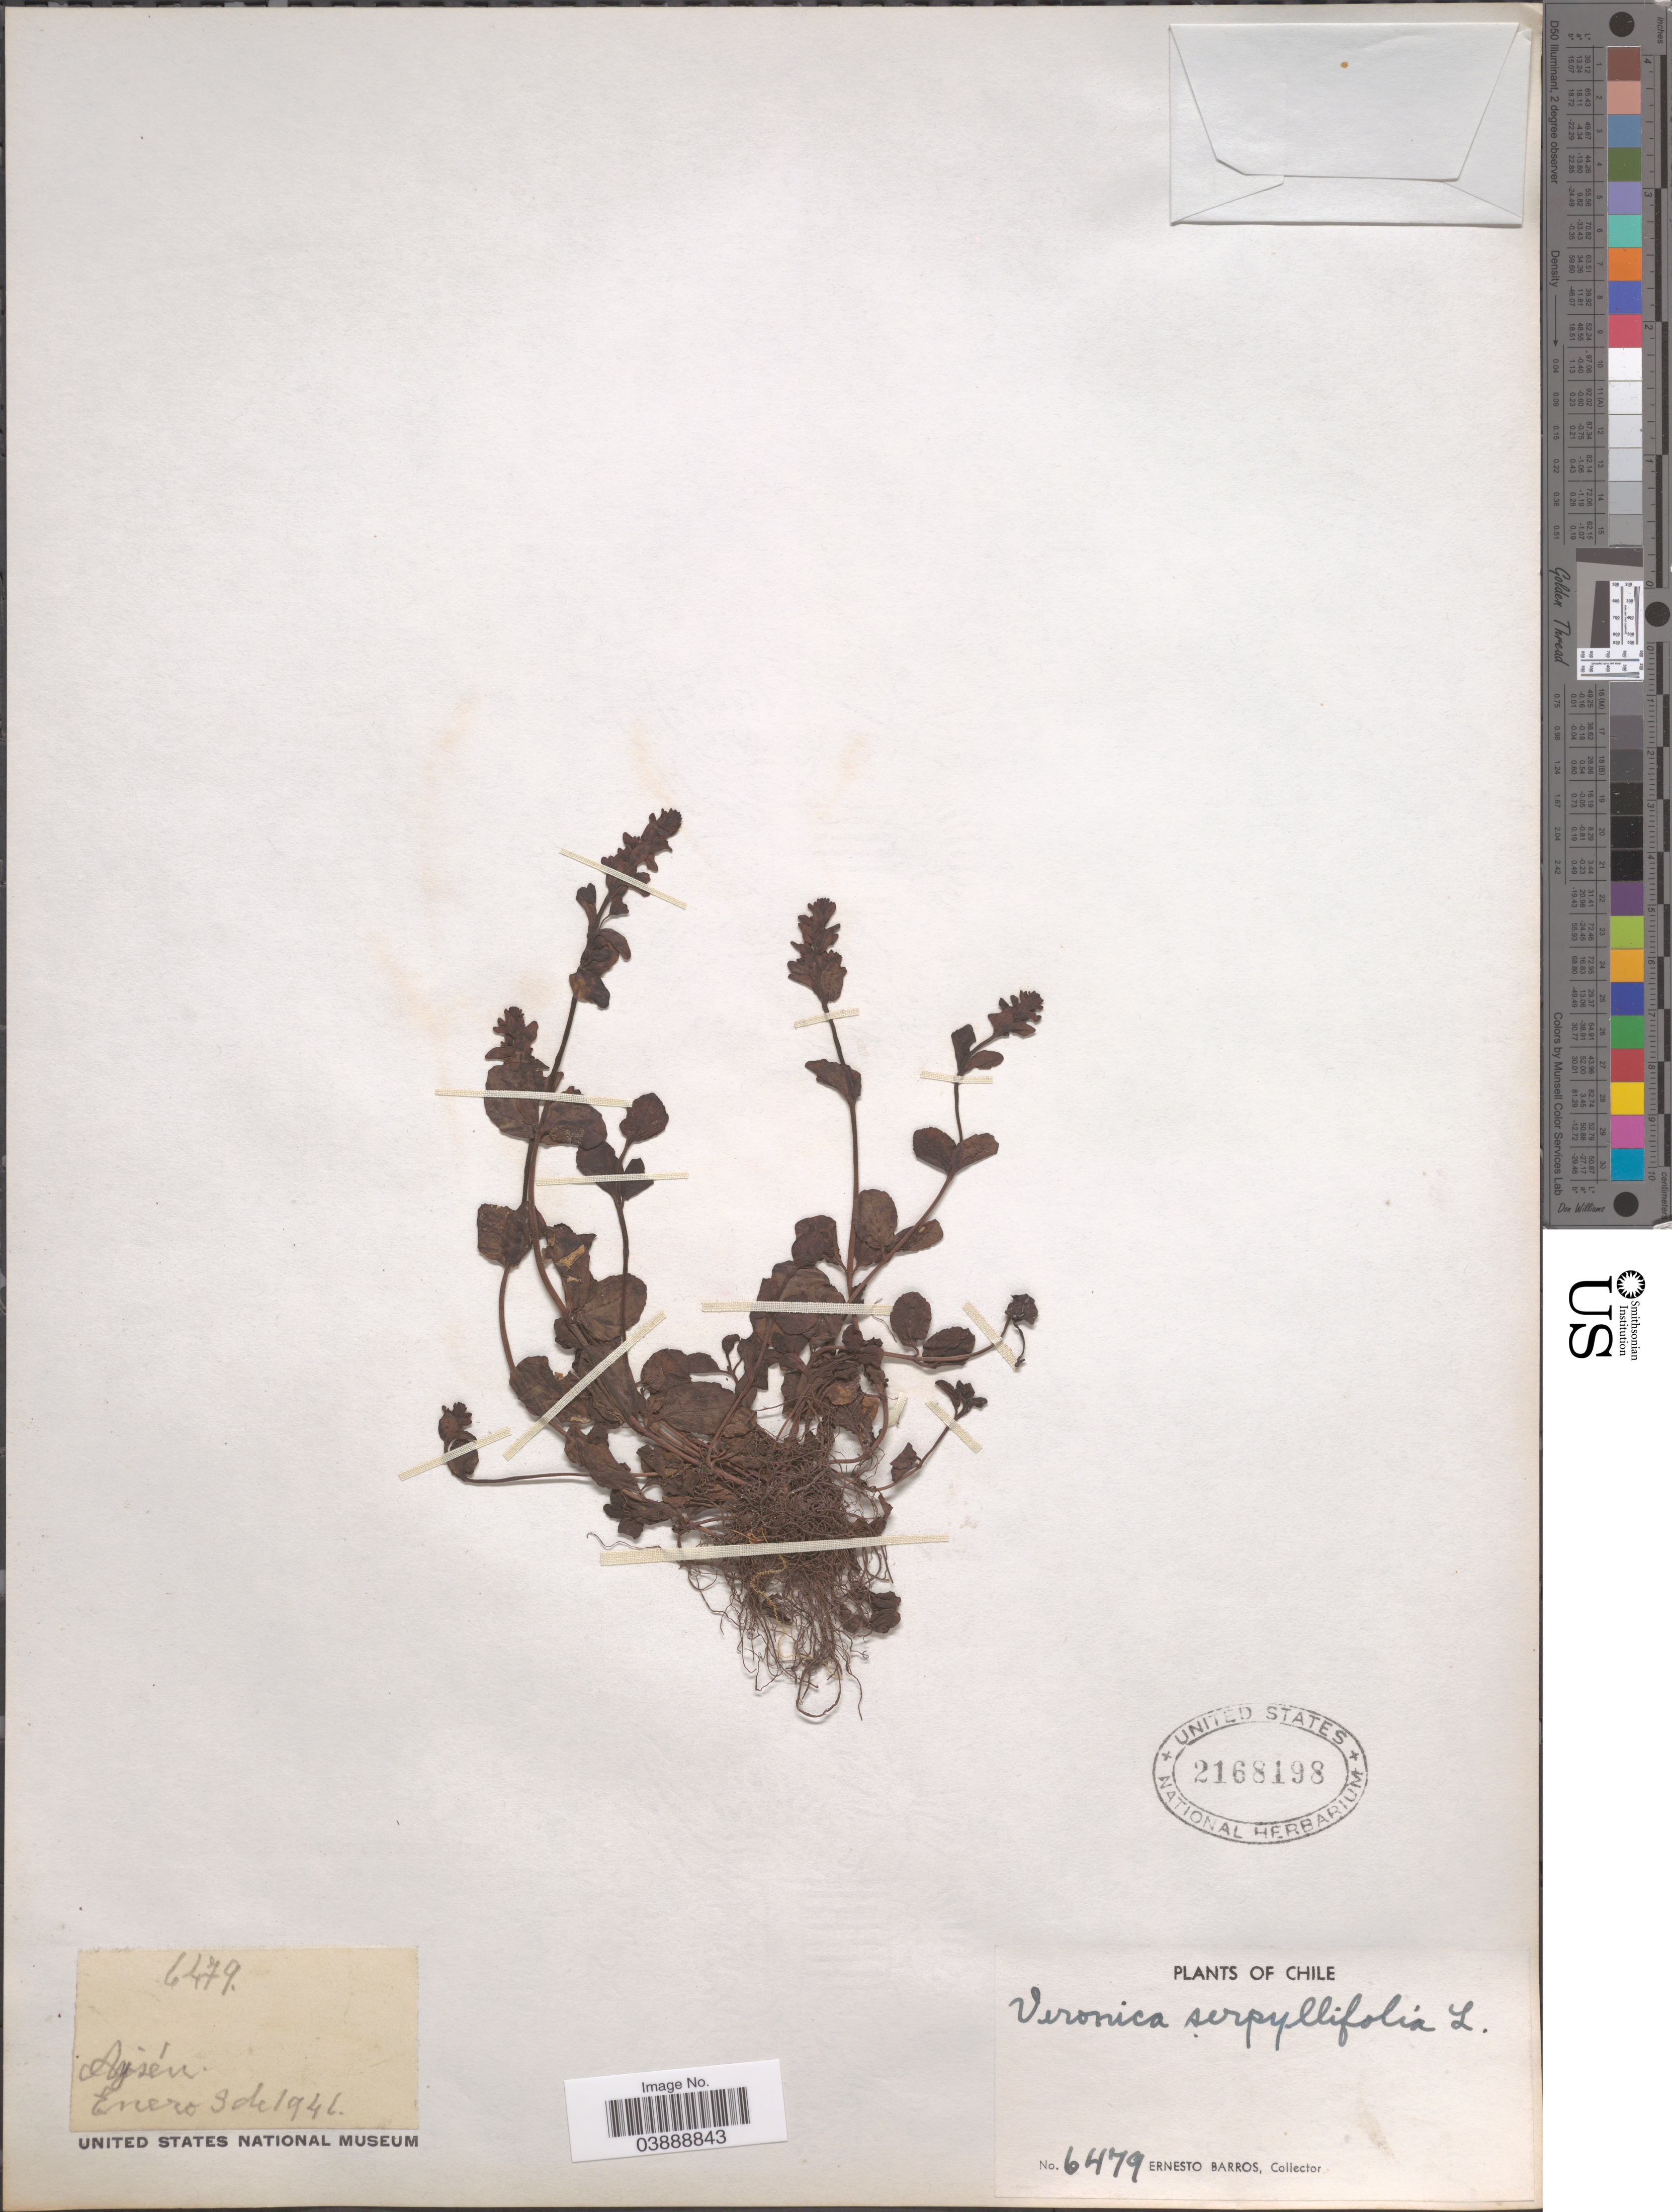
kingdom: Plantae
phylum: Tracheophyta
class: Magnoliopsida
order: Lamiales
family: Plantaginaceae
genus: Veronica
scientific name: Veronica serpyllifolia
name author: L.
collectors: E. Barros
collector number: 6479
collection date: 1946-01-08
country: Chile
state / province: Aisén (XI)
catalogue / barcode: US 2168198